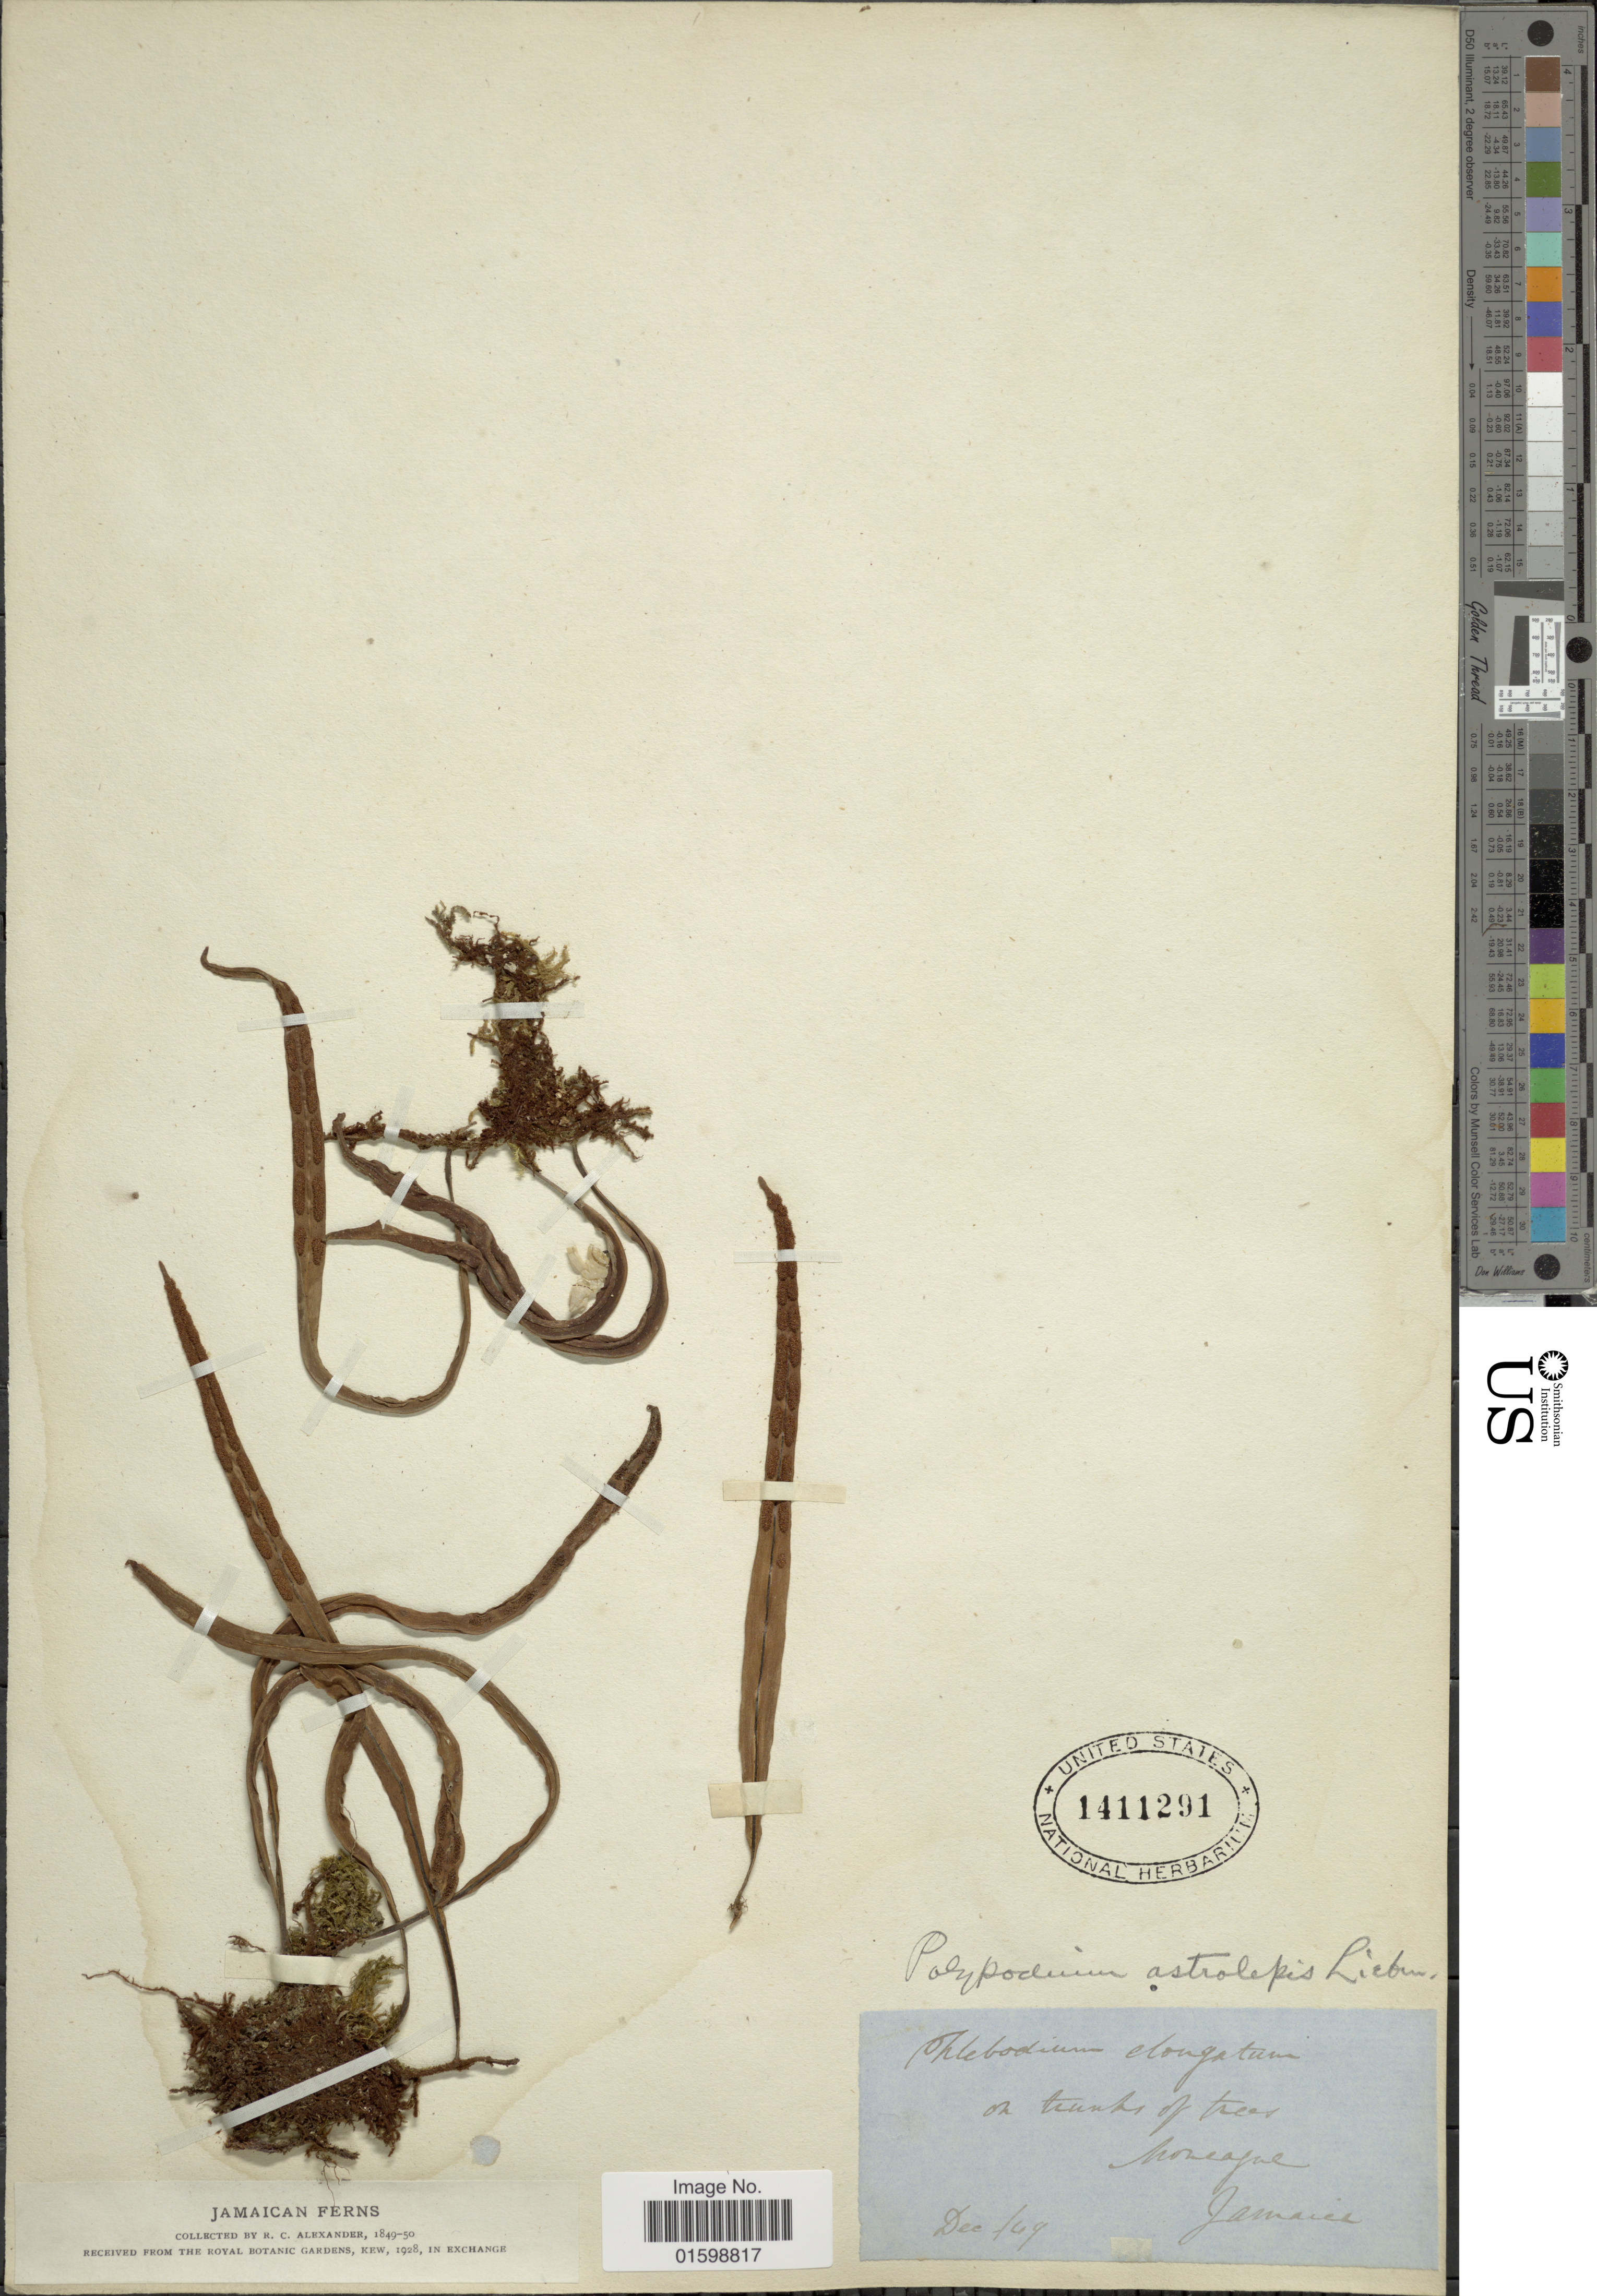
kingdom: Plantae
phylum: Tracheophyta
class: Polypodiopsida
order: Polypodiales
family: Polypodiaceae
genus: Pleopeltis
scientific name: Pleopeltis astrolepis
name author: (Liebm.) E. Fourn.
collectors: R. C. Alexander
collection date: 1849-12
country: Jamaica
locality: On trunks of trees, Moneague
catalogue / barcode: US 1411291